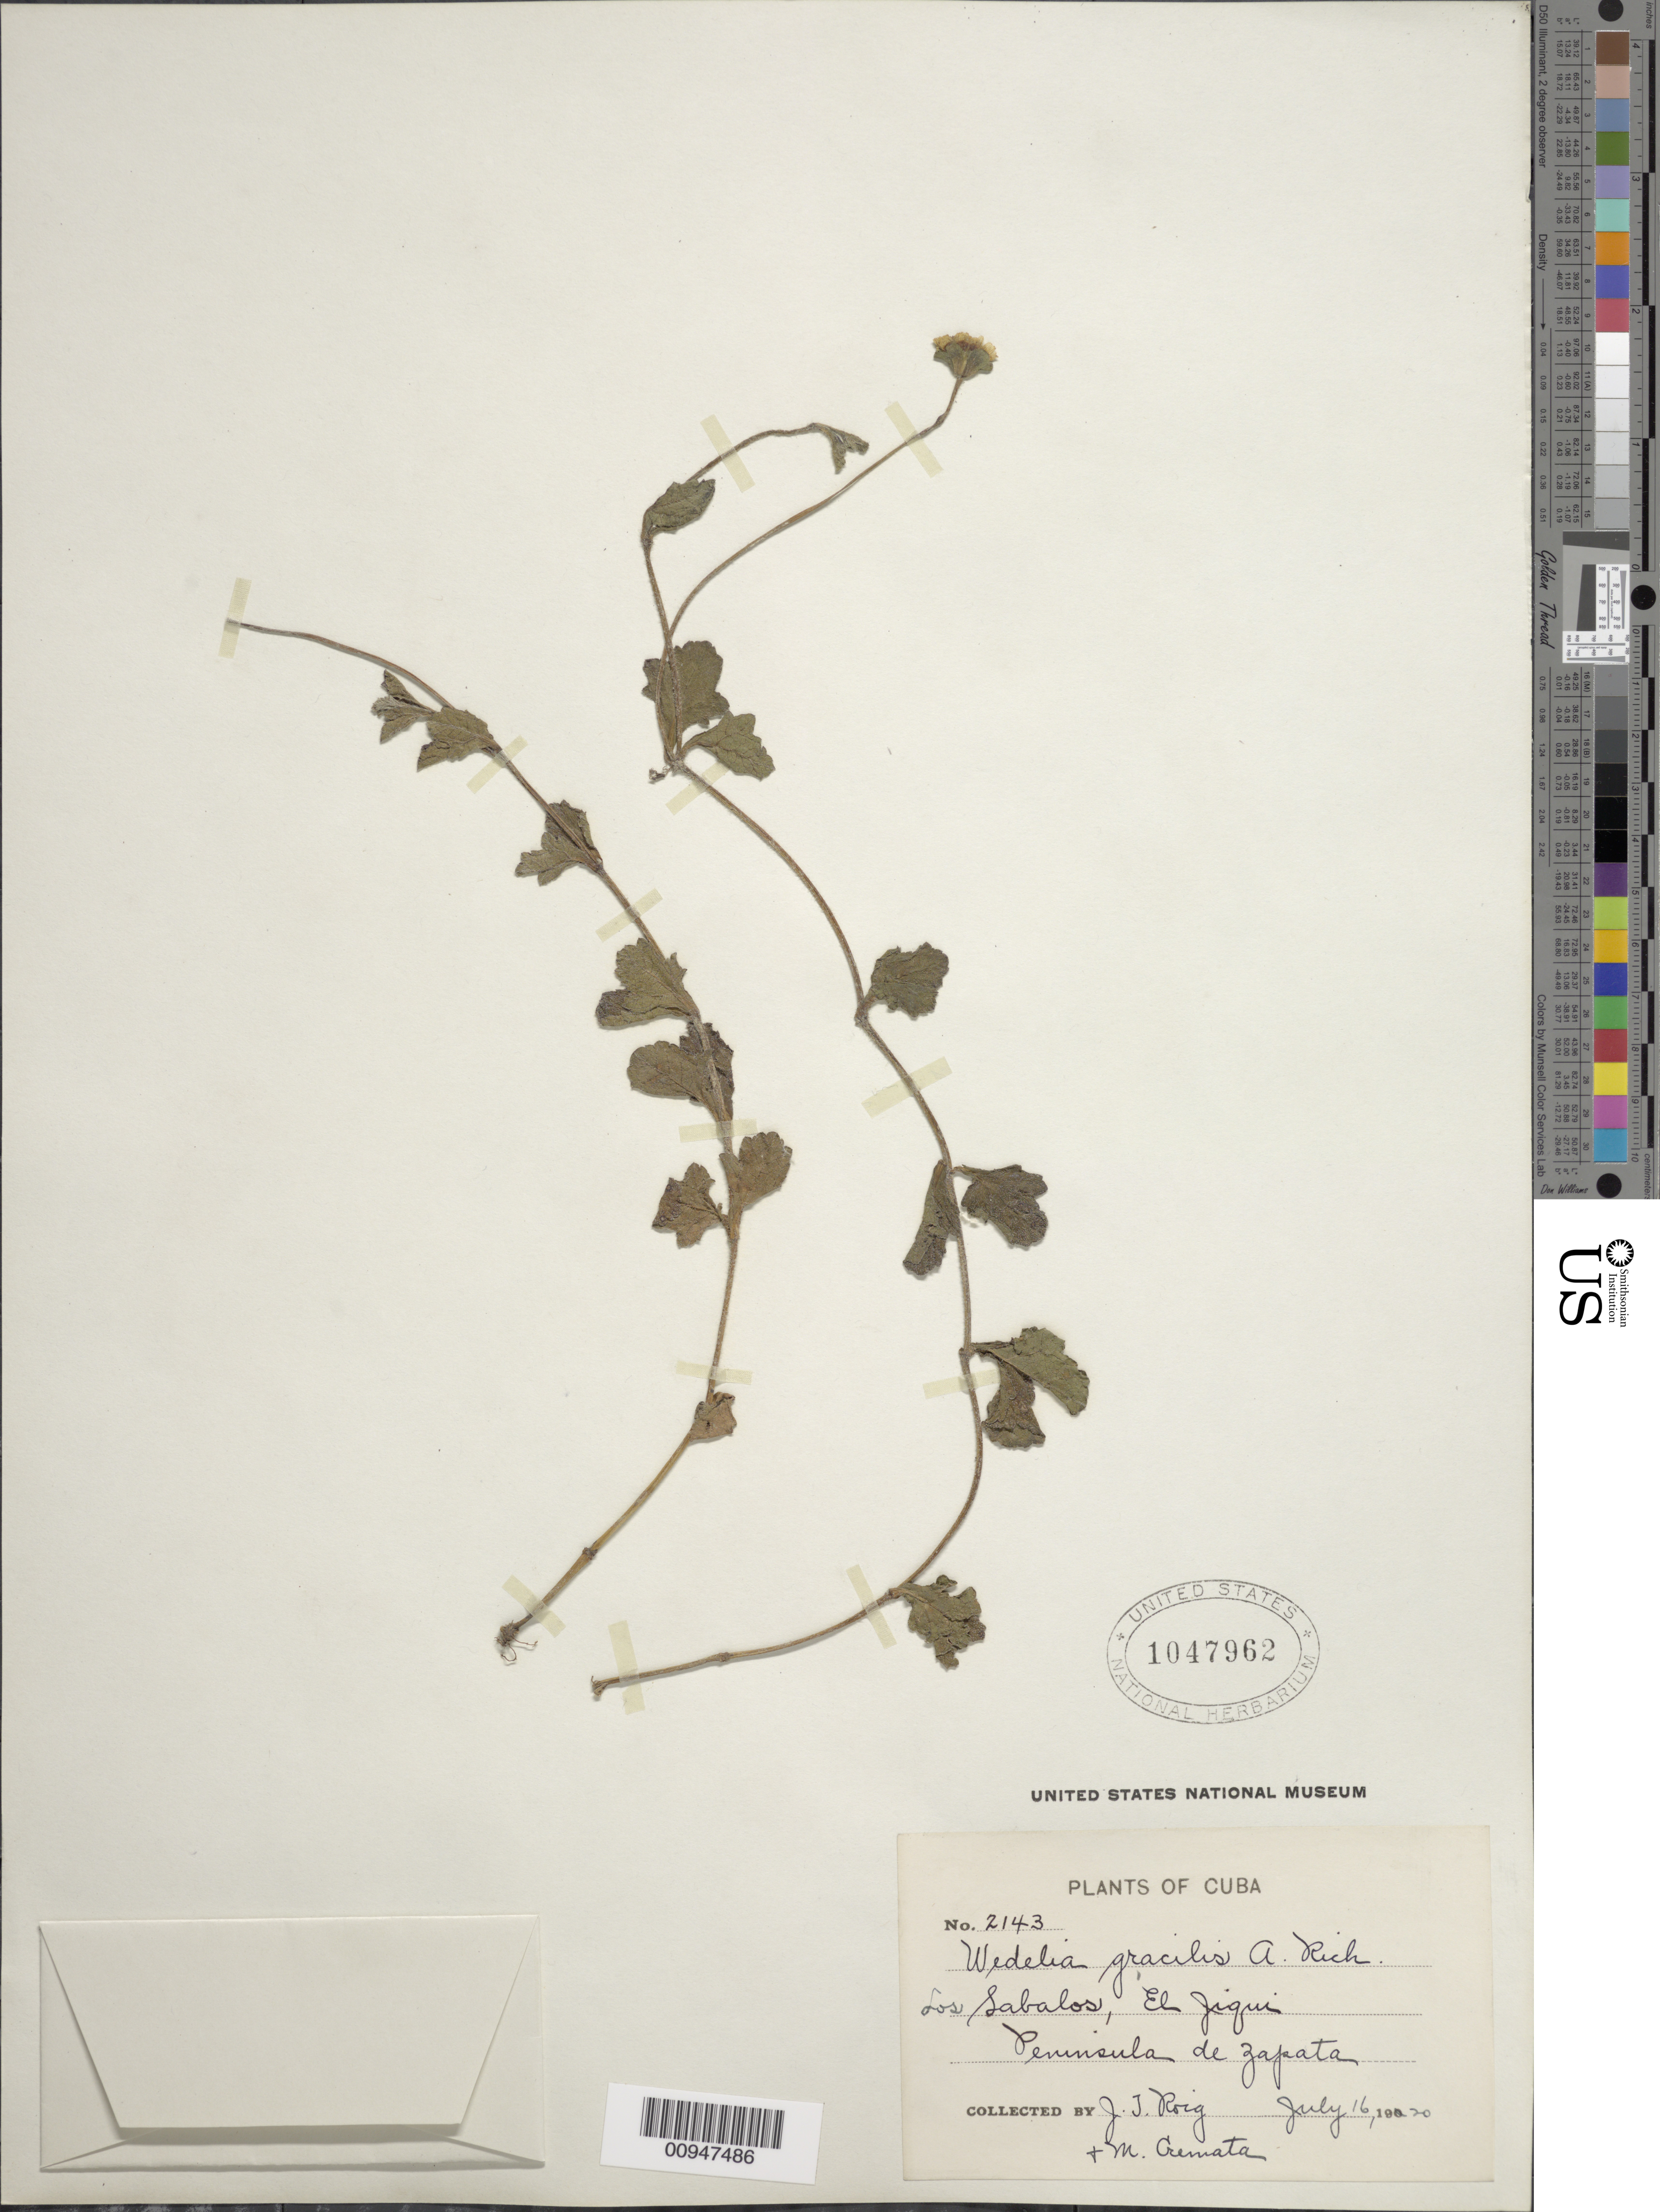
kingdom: Plantae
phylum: Tracheophyta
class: Magnoliopsida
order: Asterales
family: Asteraceae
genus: Sphagneticola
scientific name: Sphagneticola gracilis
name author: (Rich.) Pruski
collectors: J. Roig & M. Cremata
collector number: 2143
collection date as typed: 16 Jul 1920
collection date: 1920-07-16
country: Cuba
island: Cuba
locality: Los Sabalos, El Jiqui, Peninsula de Zapata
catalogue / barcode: US 1047962